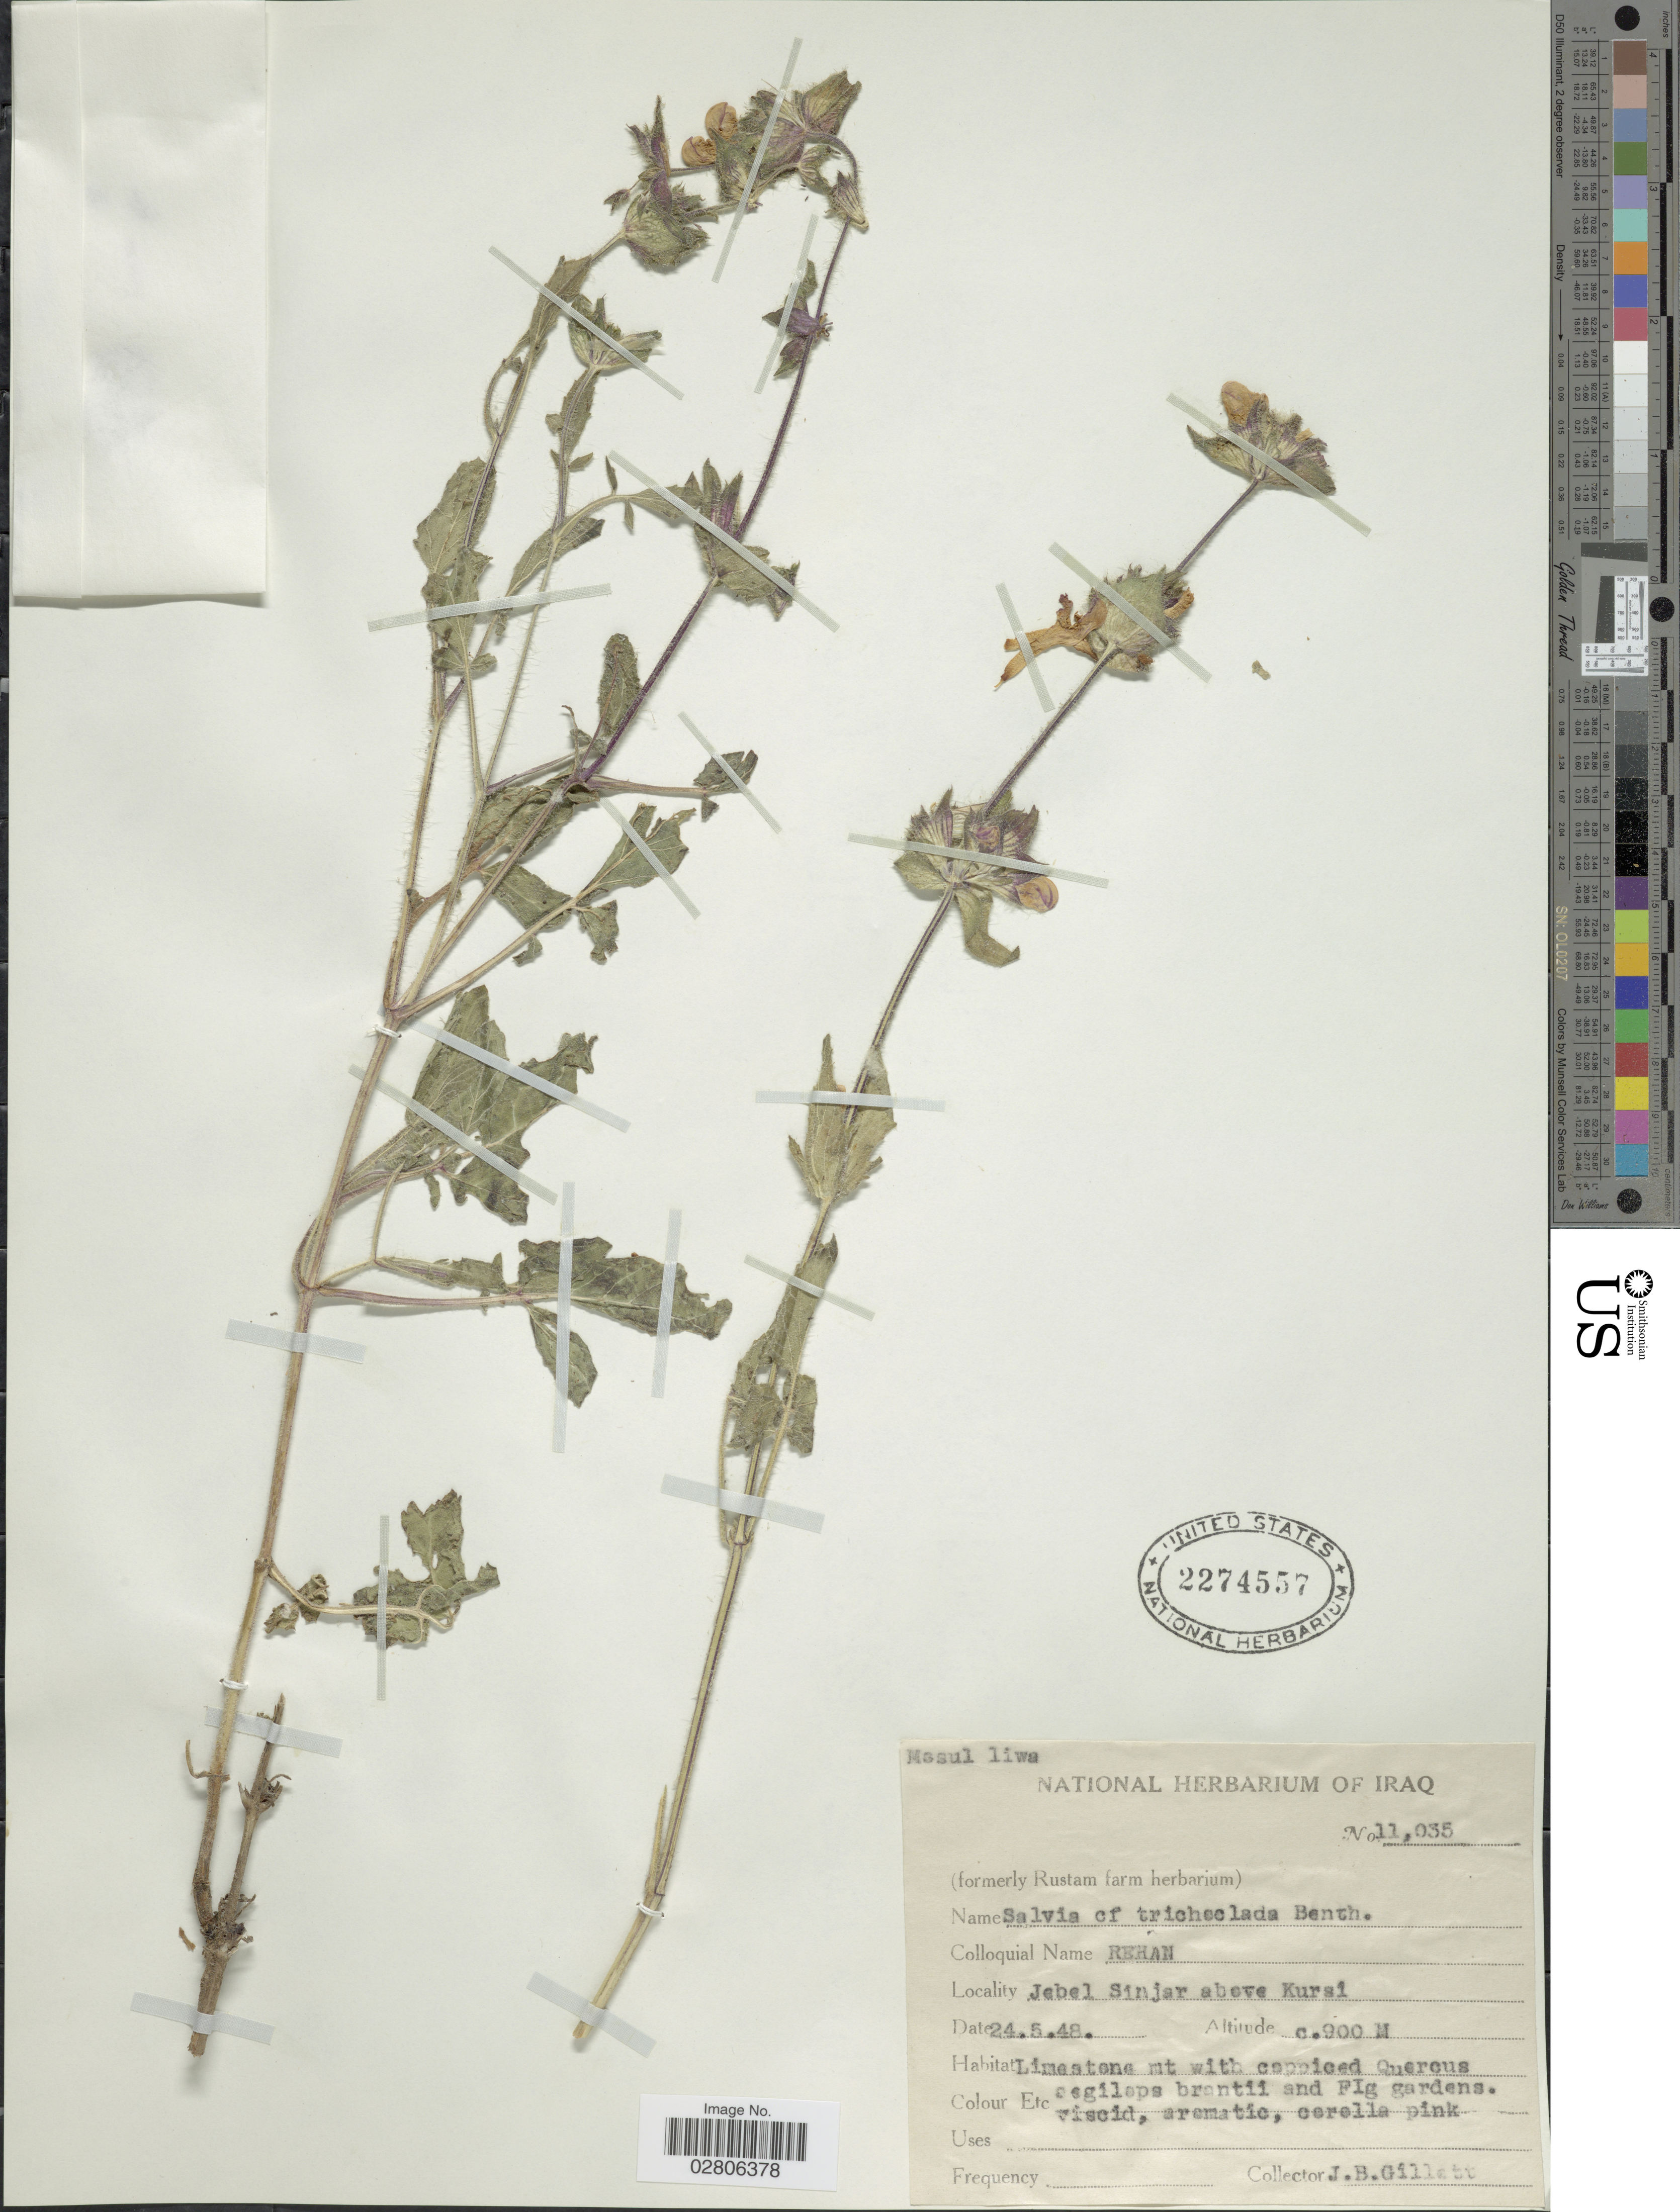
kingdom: Plantae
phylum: Tracheophyta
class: Magnoliopsida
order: Lamiales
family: Lamiaceae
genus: Salvia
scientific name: Salvia trichoclada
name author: Benth.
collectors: J. B. Gillett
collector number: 11035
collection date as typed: Transcribed d/m/y: 24/5/48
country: Iraq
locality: Jebel Sinjar above Kursi. Mosul liwa.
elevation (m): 900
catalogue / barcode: US 2274557